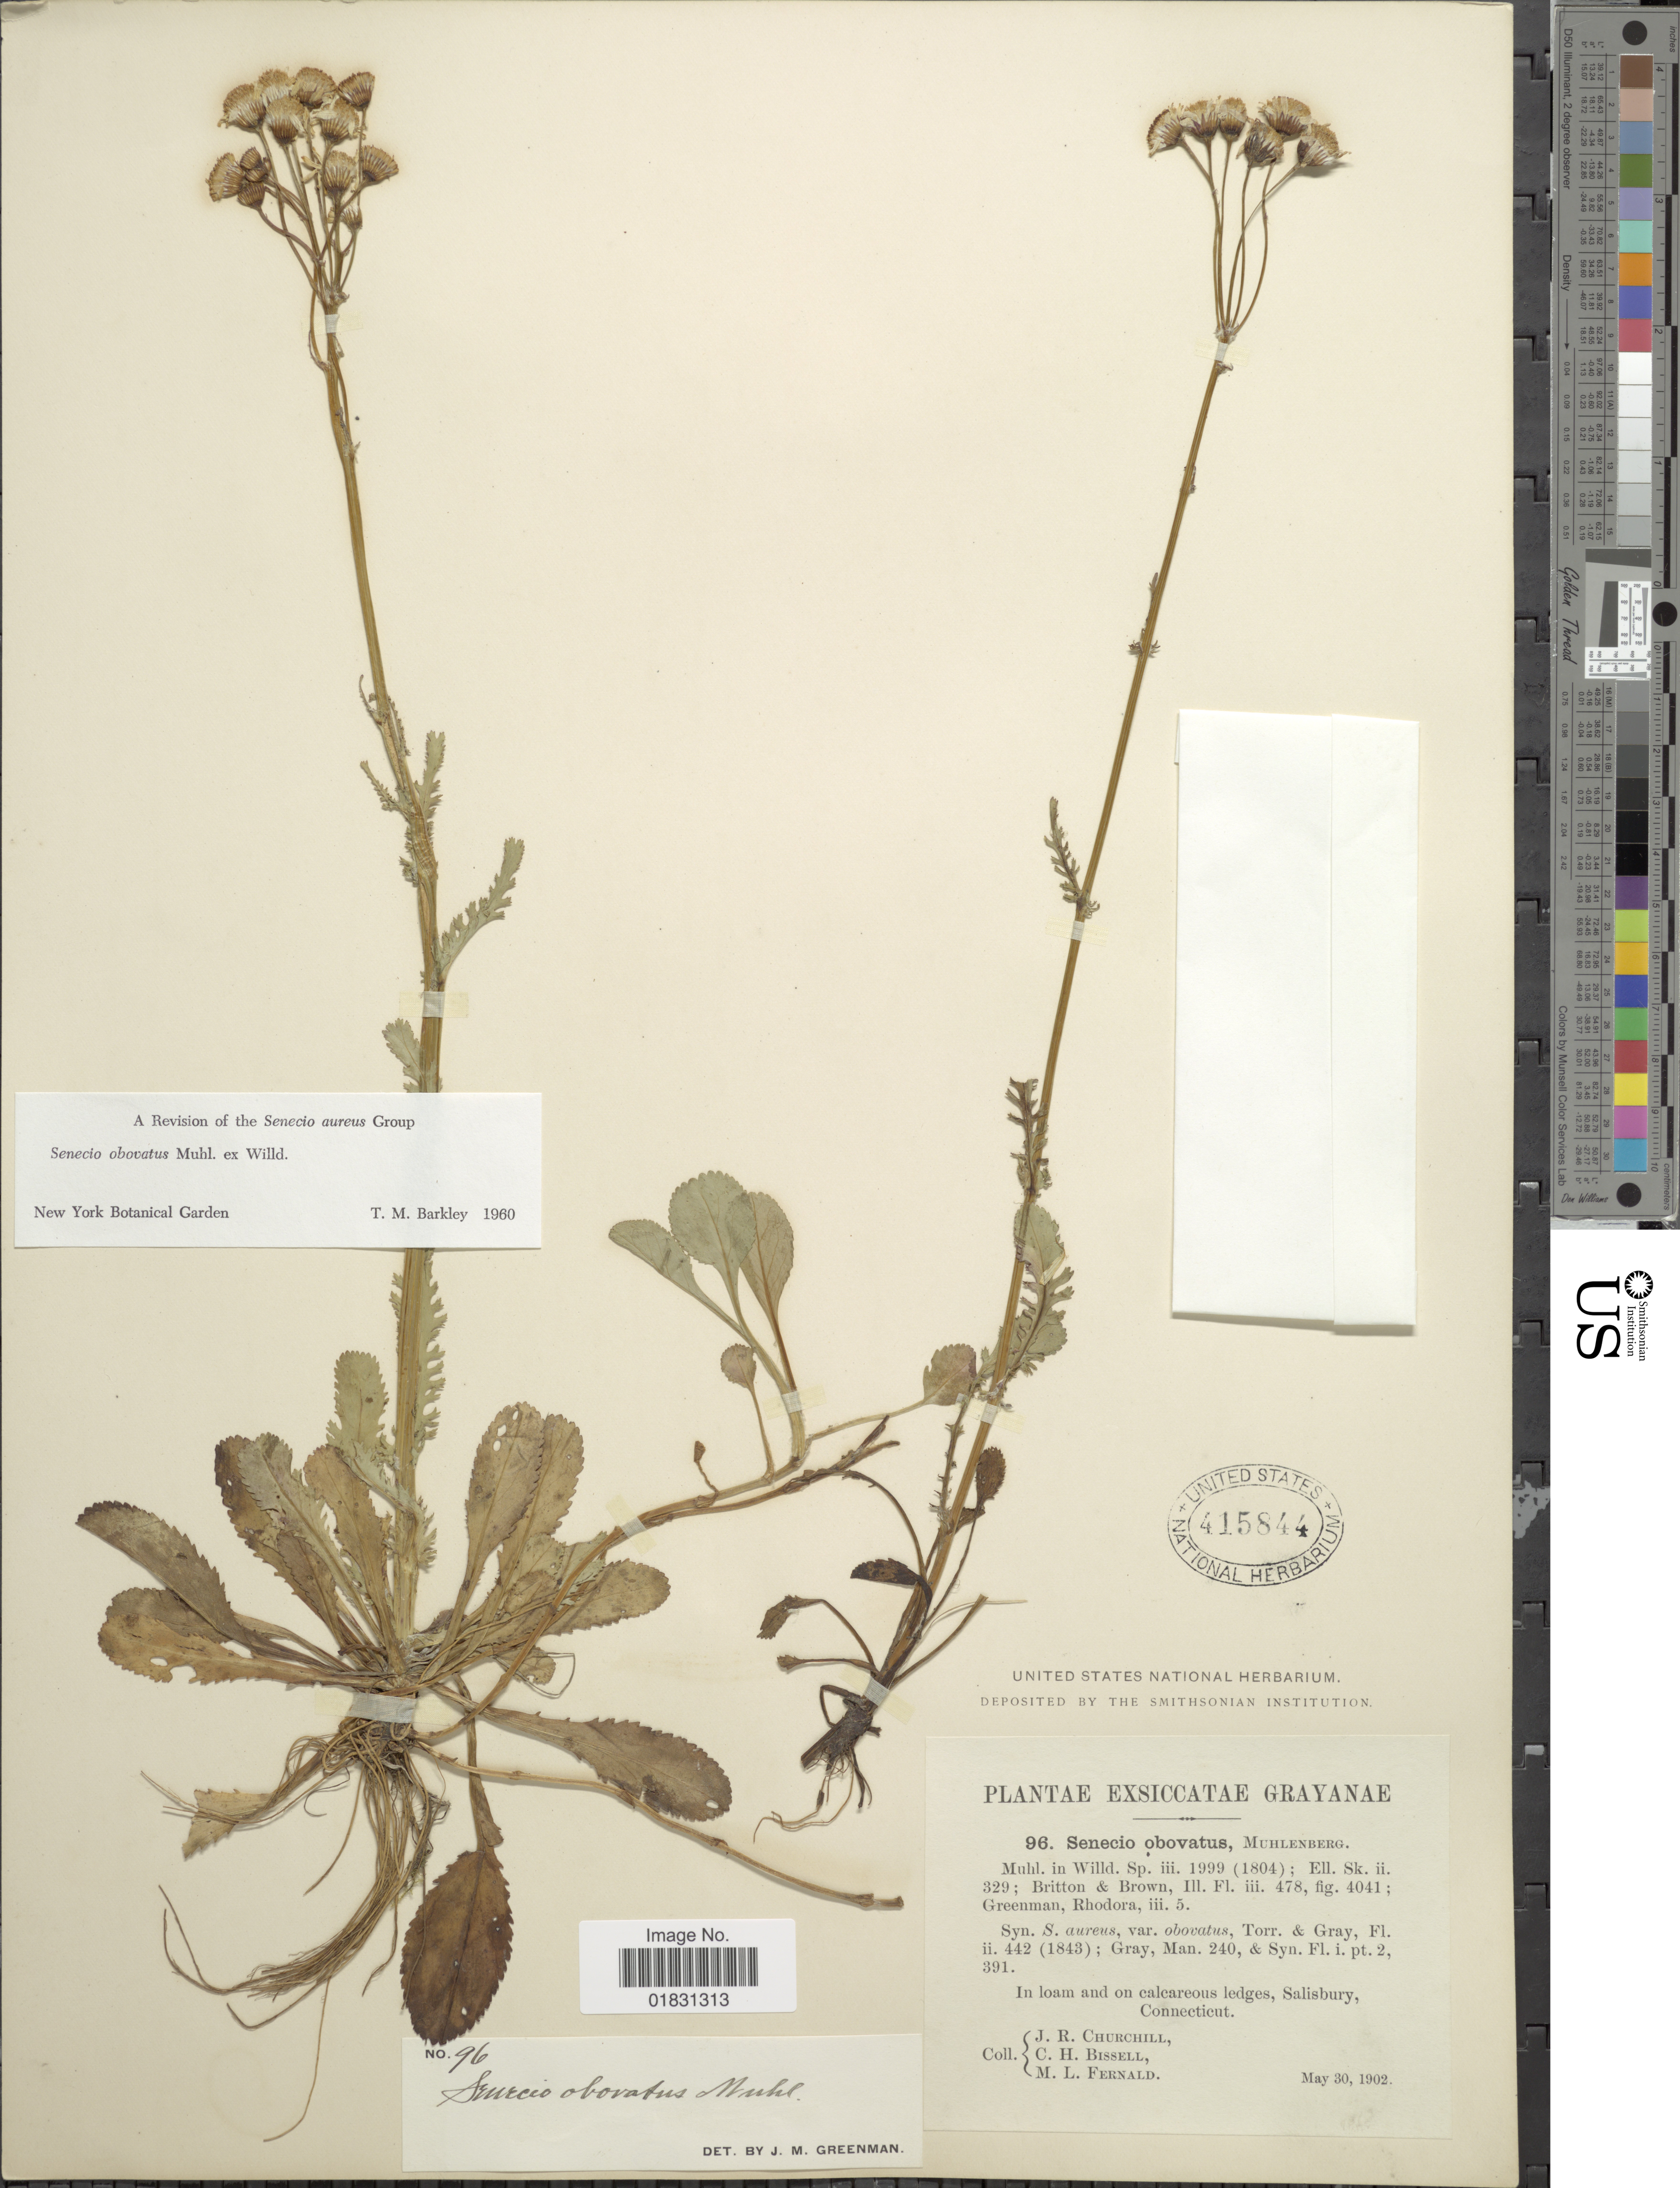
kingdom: Plantae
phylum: Tracheophyta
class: Magnoliopsida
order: Asterales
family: Asteraceae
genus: Packera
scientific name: Packera obovata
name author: (Muhl. ex Willd.) W.A. Weber & Á. Löve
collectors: J. Churchill, C. Bissell & M. L. Fernald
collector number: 96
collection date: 1902-05-30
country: United States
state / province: Connecticut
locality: In loam and on calcareous, Salisbury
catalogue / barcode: US 415844